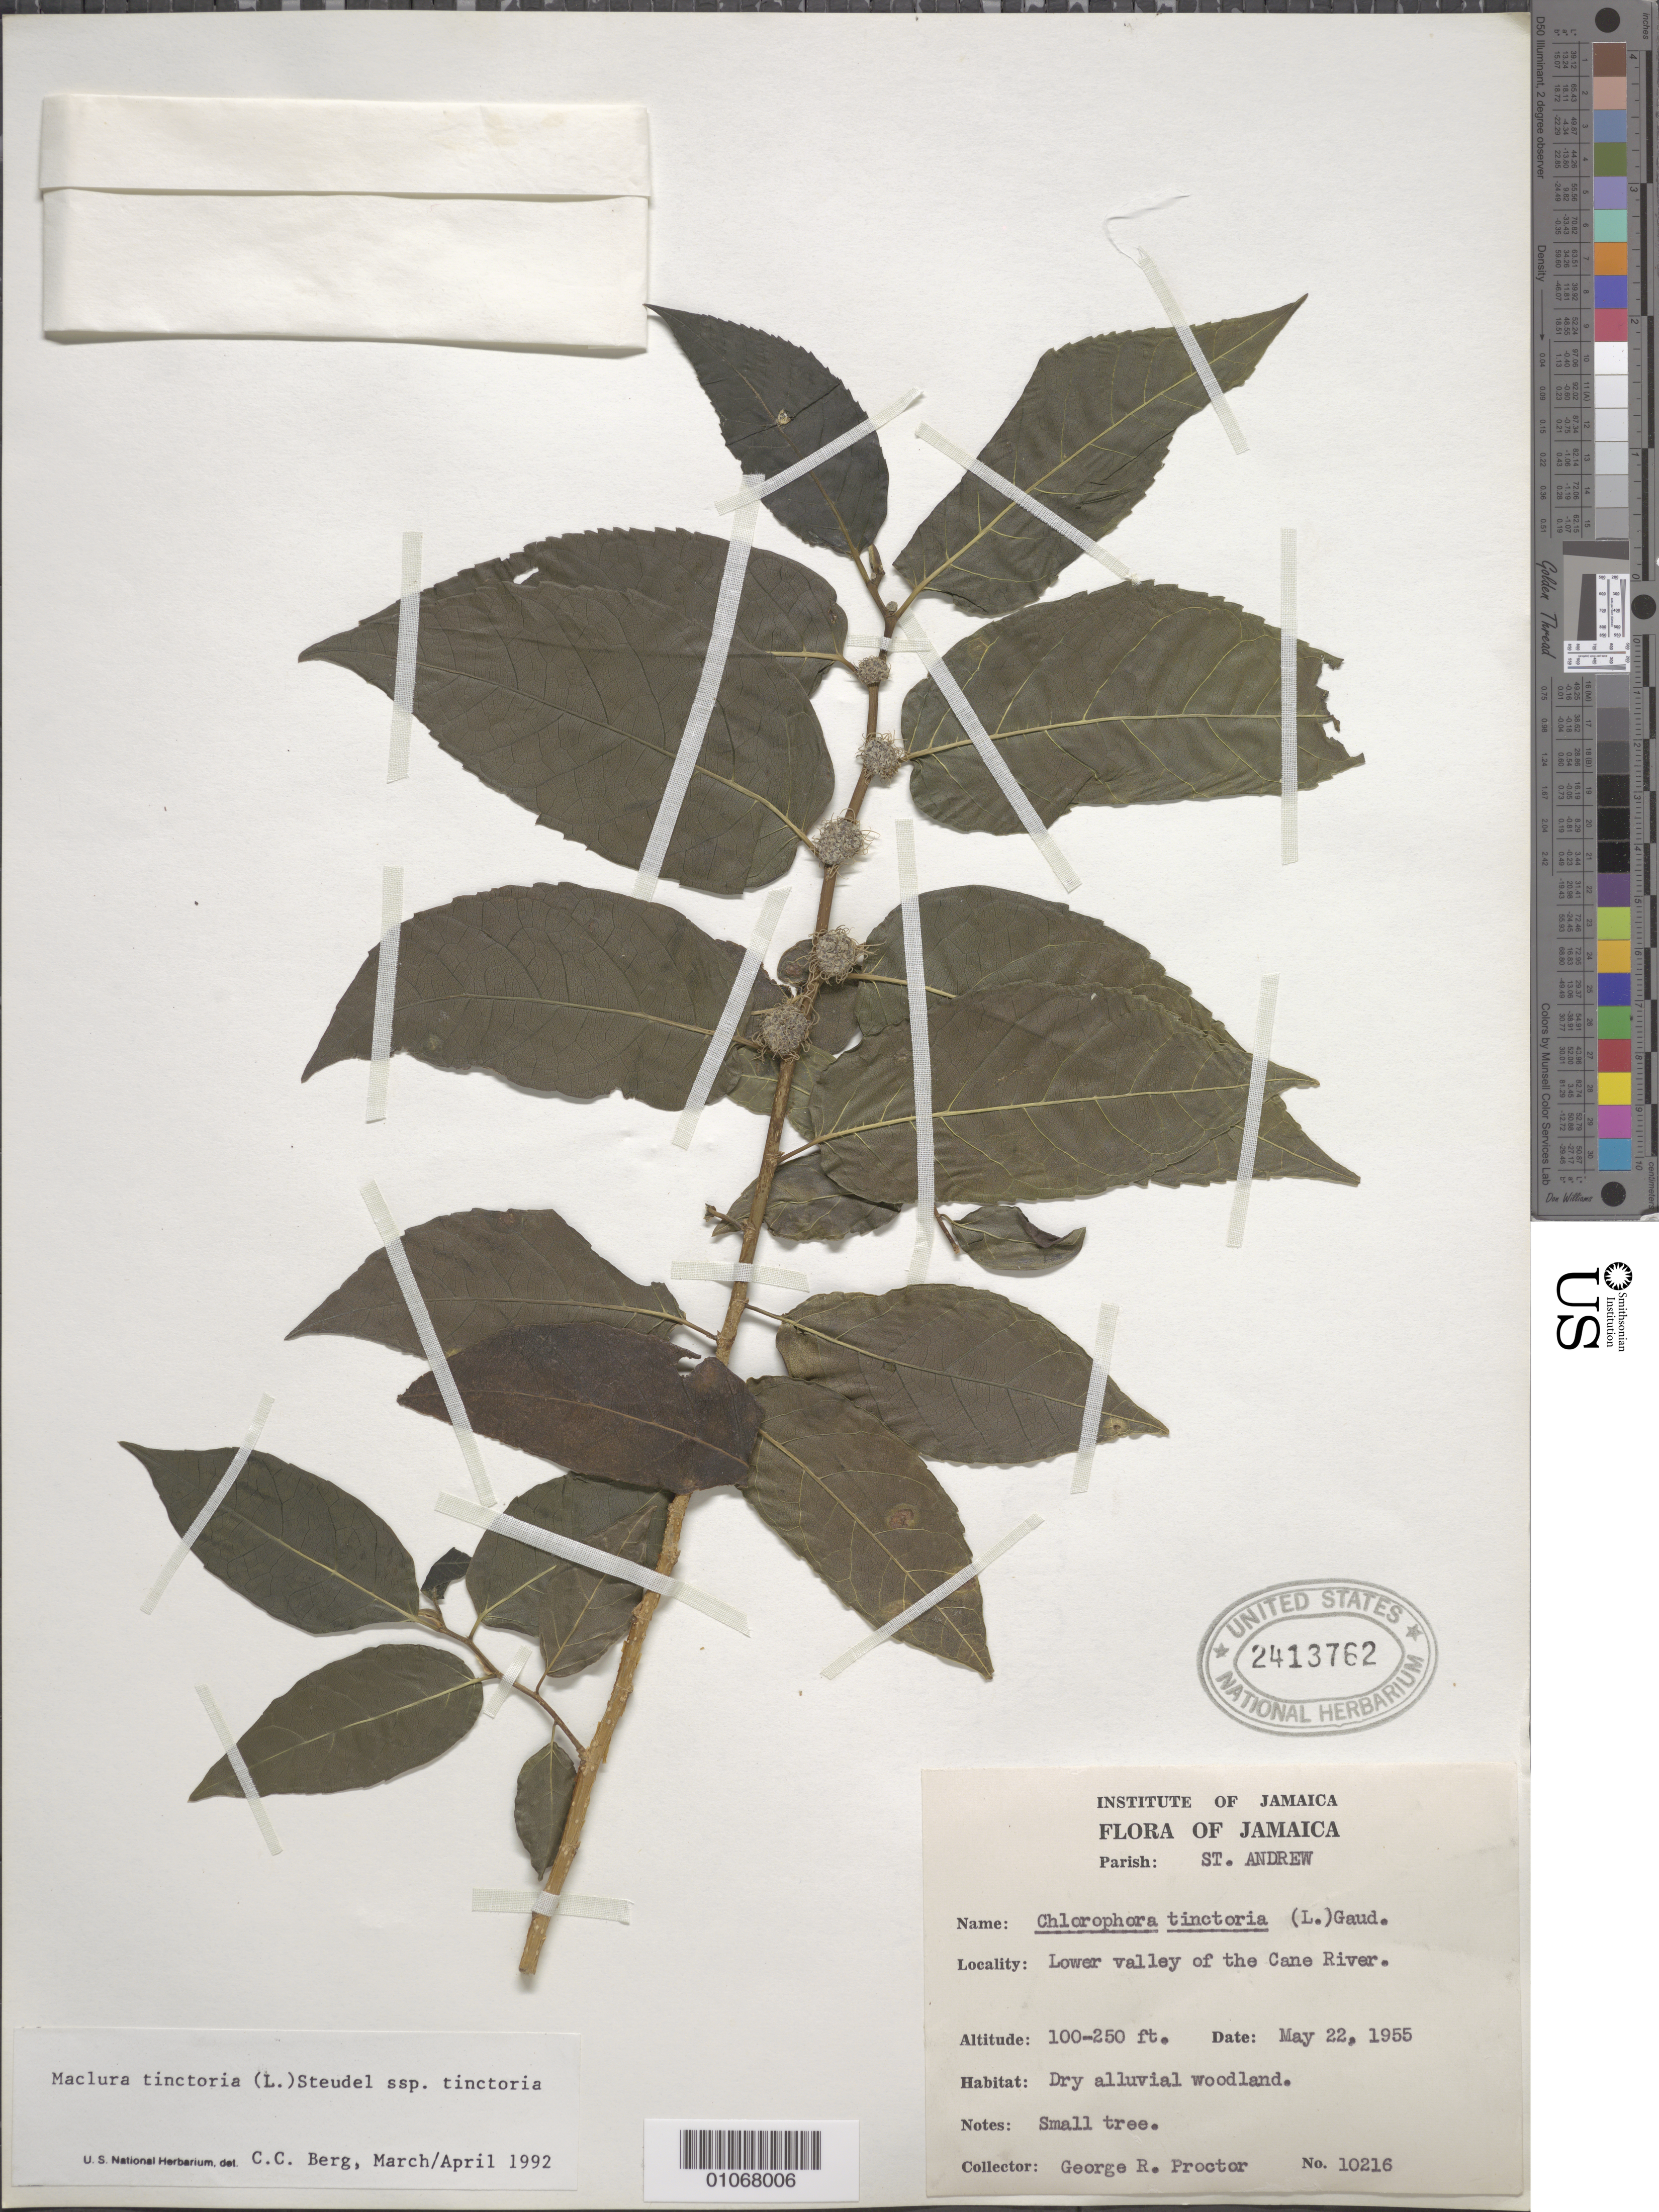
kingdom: Plantae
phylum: Tracheophyta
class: Magnoliopsida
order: Rosales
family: Moraceae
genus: Chlorophora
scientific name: Chlorophora tinctoria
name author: (L.) Gaudich. ex Benth.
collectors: G. R. Proctor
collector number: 10216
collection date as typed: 22 May 1955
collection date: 1955-05-22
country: Jamaica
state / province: Saint Andrew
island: Jamaica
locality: Lower valley of the Cane river.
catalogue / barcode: US 2413762